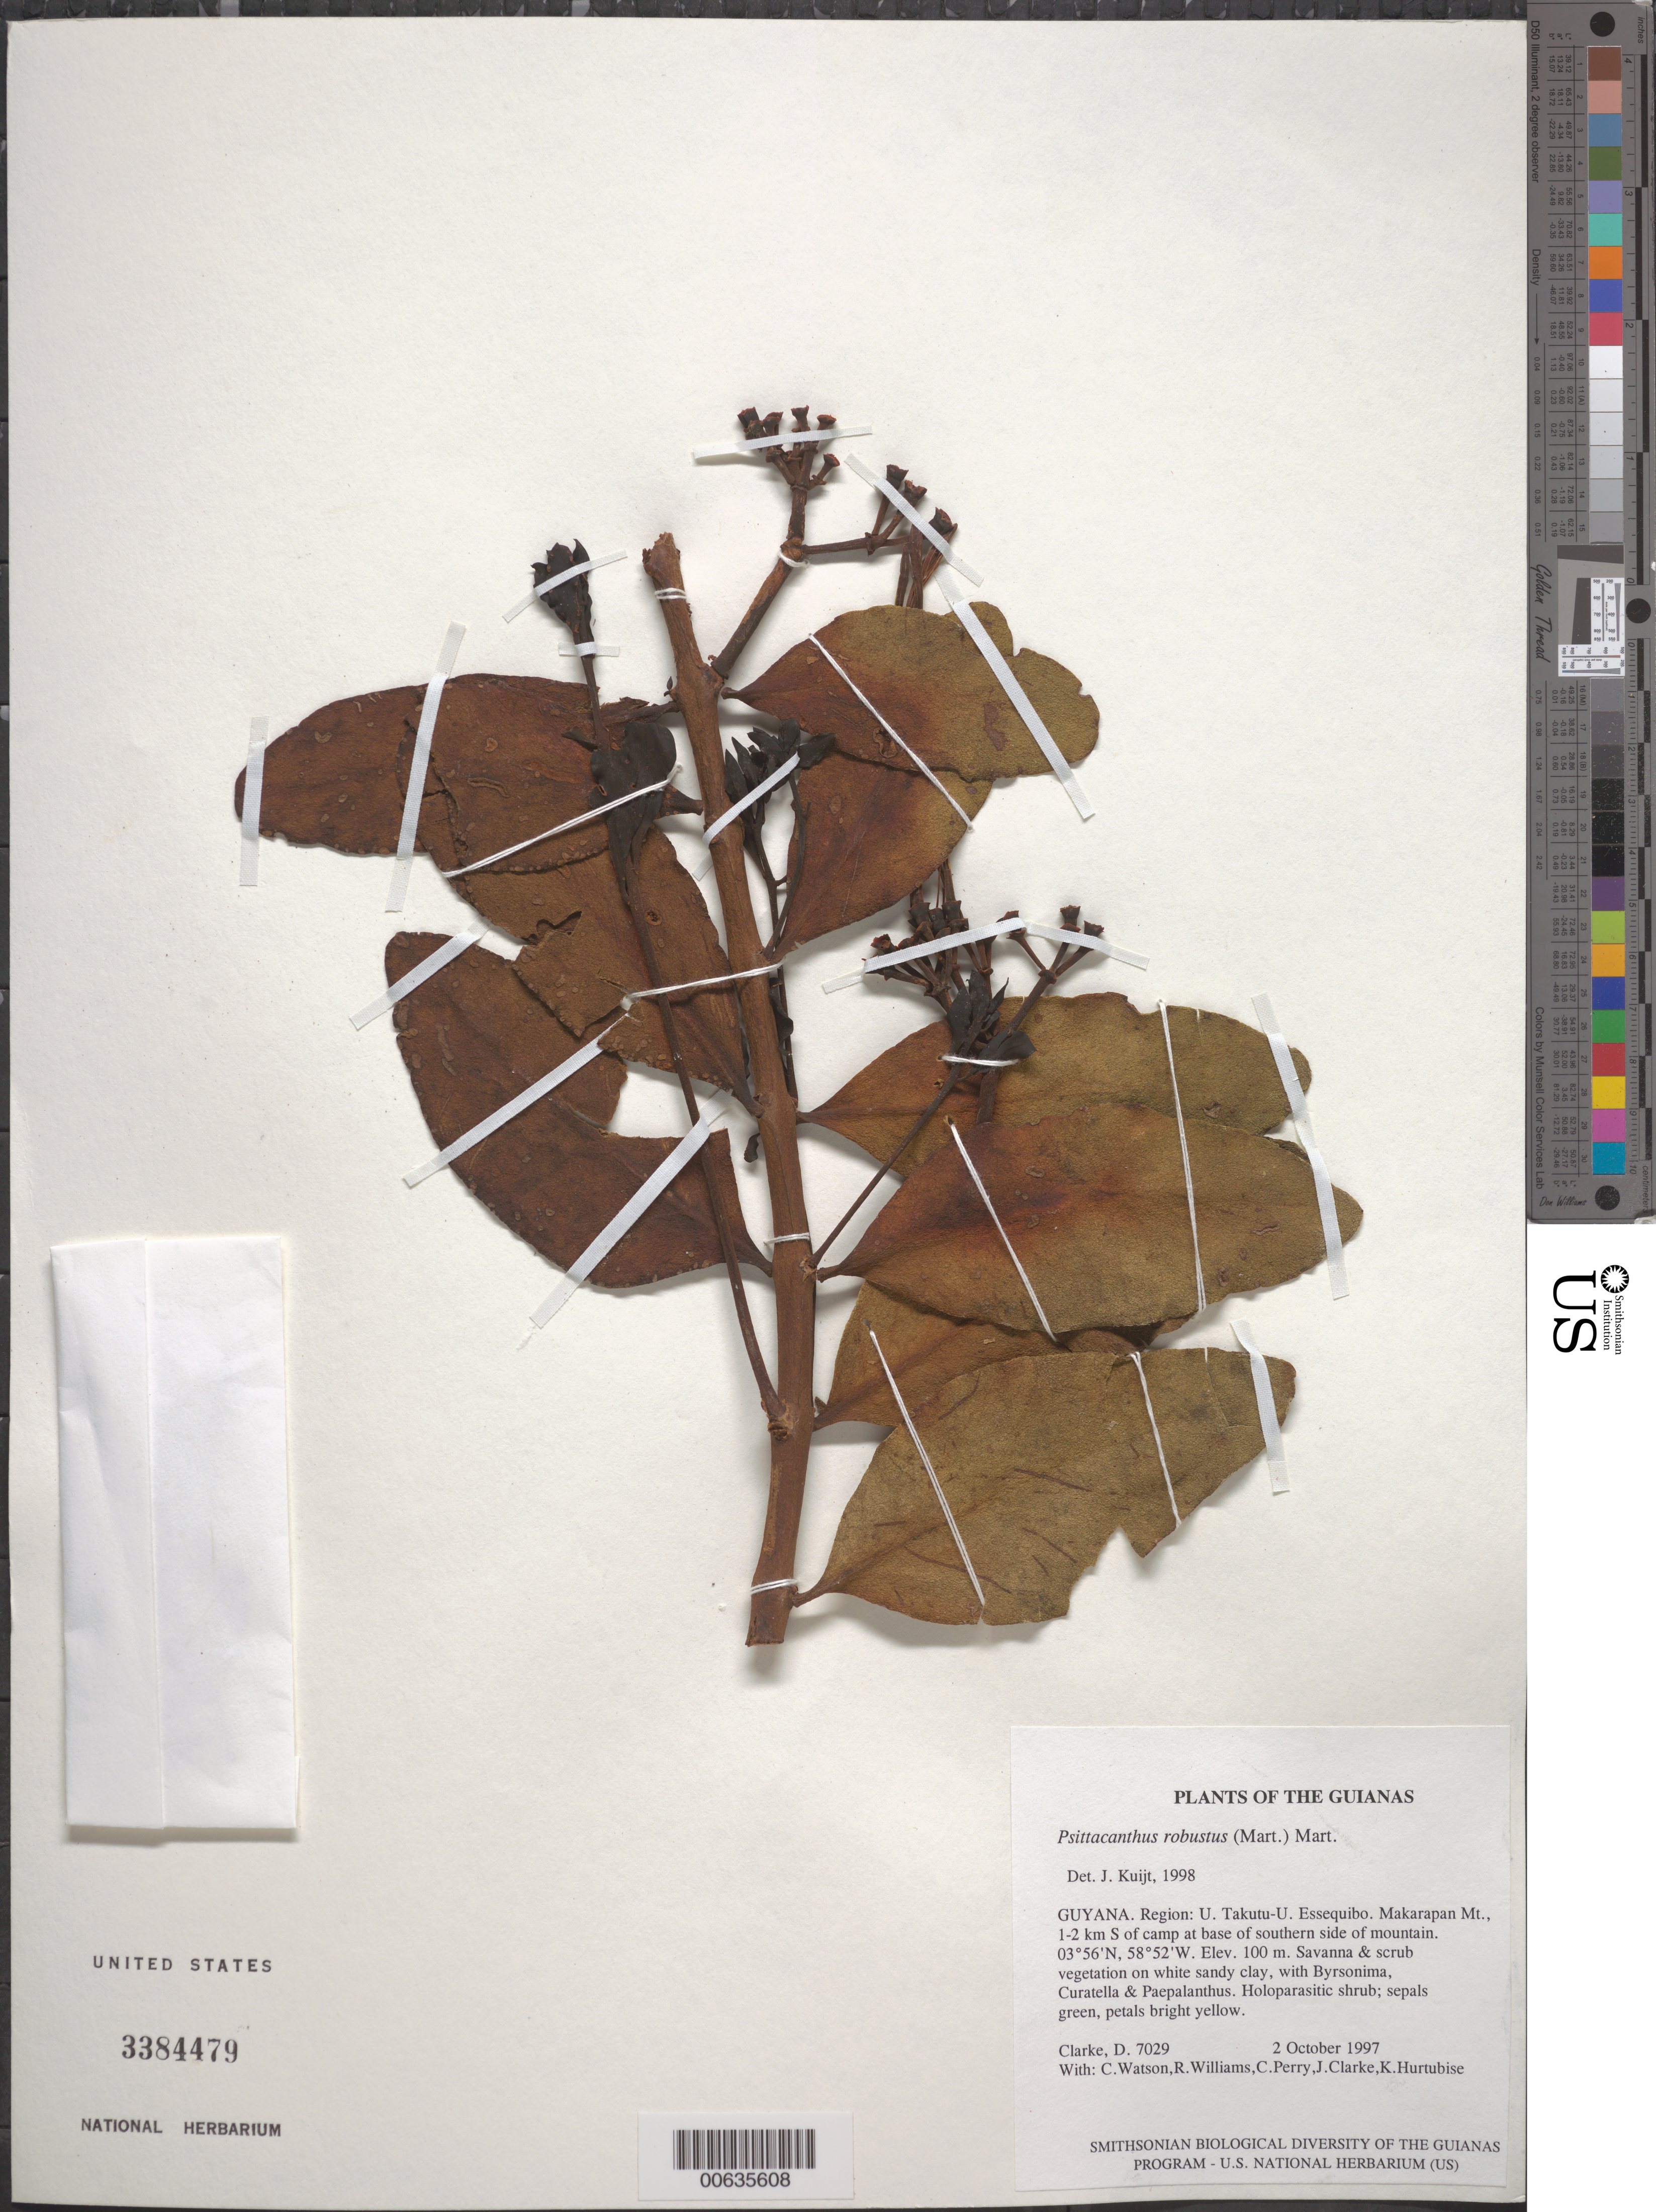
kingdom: Plantae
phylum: Tracheophyta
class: Magnoliopsida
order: Santalales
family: Loranthaceae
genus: Psittacanthus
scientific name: Psittacanthus robustus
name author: (Mart.) Mart.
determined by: Kuijt, Job, (CANADA)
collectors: H. D. Clarke, C. Watson, R. Williams, C. Perry, J. Clarke & K. Hurtubise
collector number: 7029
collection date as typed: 2 October 1997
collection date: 1997-10-02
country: Guyana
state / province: U. Takutu-U. Essequibo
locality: Makarapan Mt., 1-2 km S of camp at base of southern side of mountain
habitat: Savanna & scrub vegetation on white sandy clay, with Byrsonima, Curatella & Paepalanthus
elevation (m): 100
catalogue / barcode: US 3384479